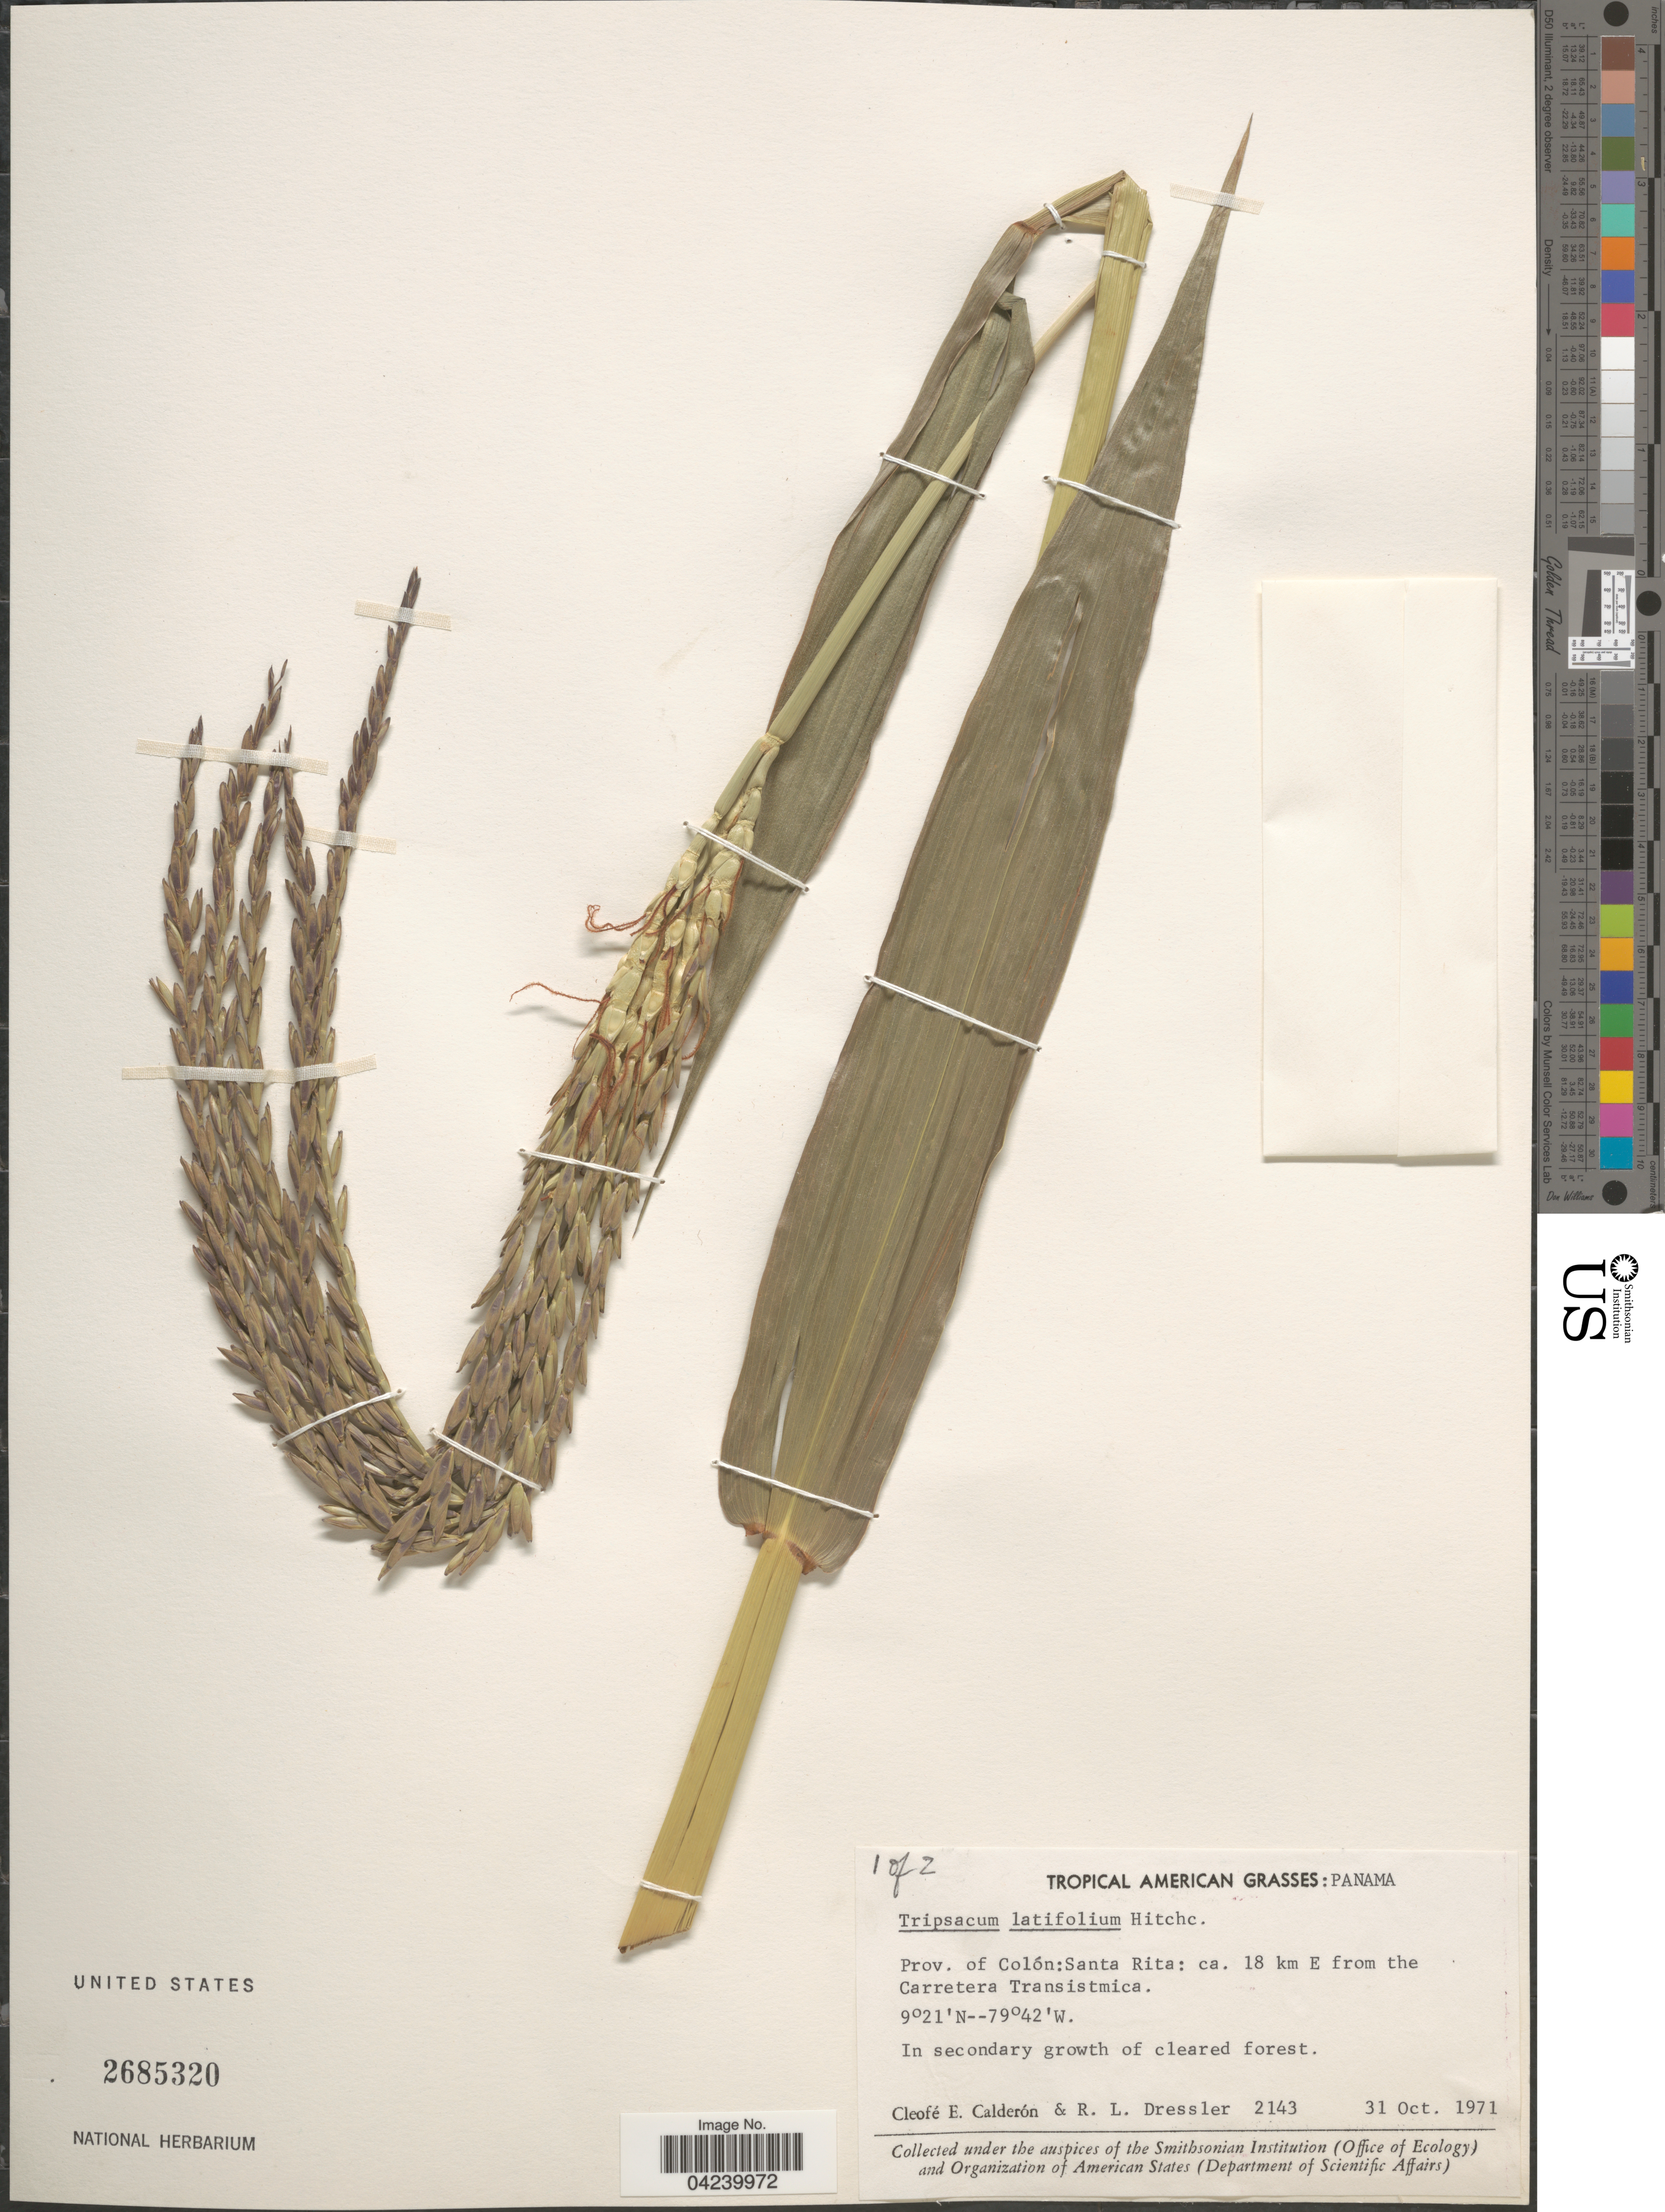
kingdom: Plantae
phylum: Tracheophyta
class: Liliopsida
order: Poales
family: Poaceae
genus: Tripsacum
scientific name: Tripsacum laxum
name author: Nash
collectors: C. E. Calderón & R. Dressler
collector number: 2143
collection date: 1971-10-31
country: Panama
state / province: Colón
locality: Santa Rita: ca. 18 km E from the Carretera Transistmica. In secondary growth of cleared forest.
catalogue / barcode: US 2685320